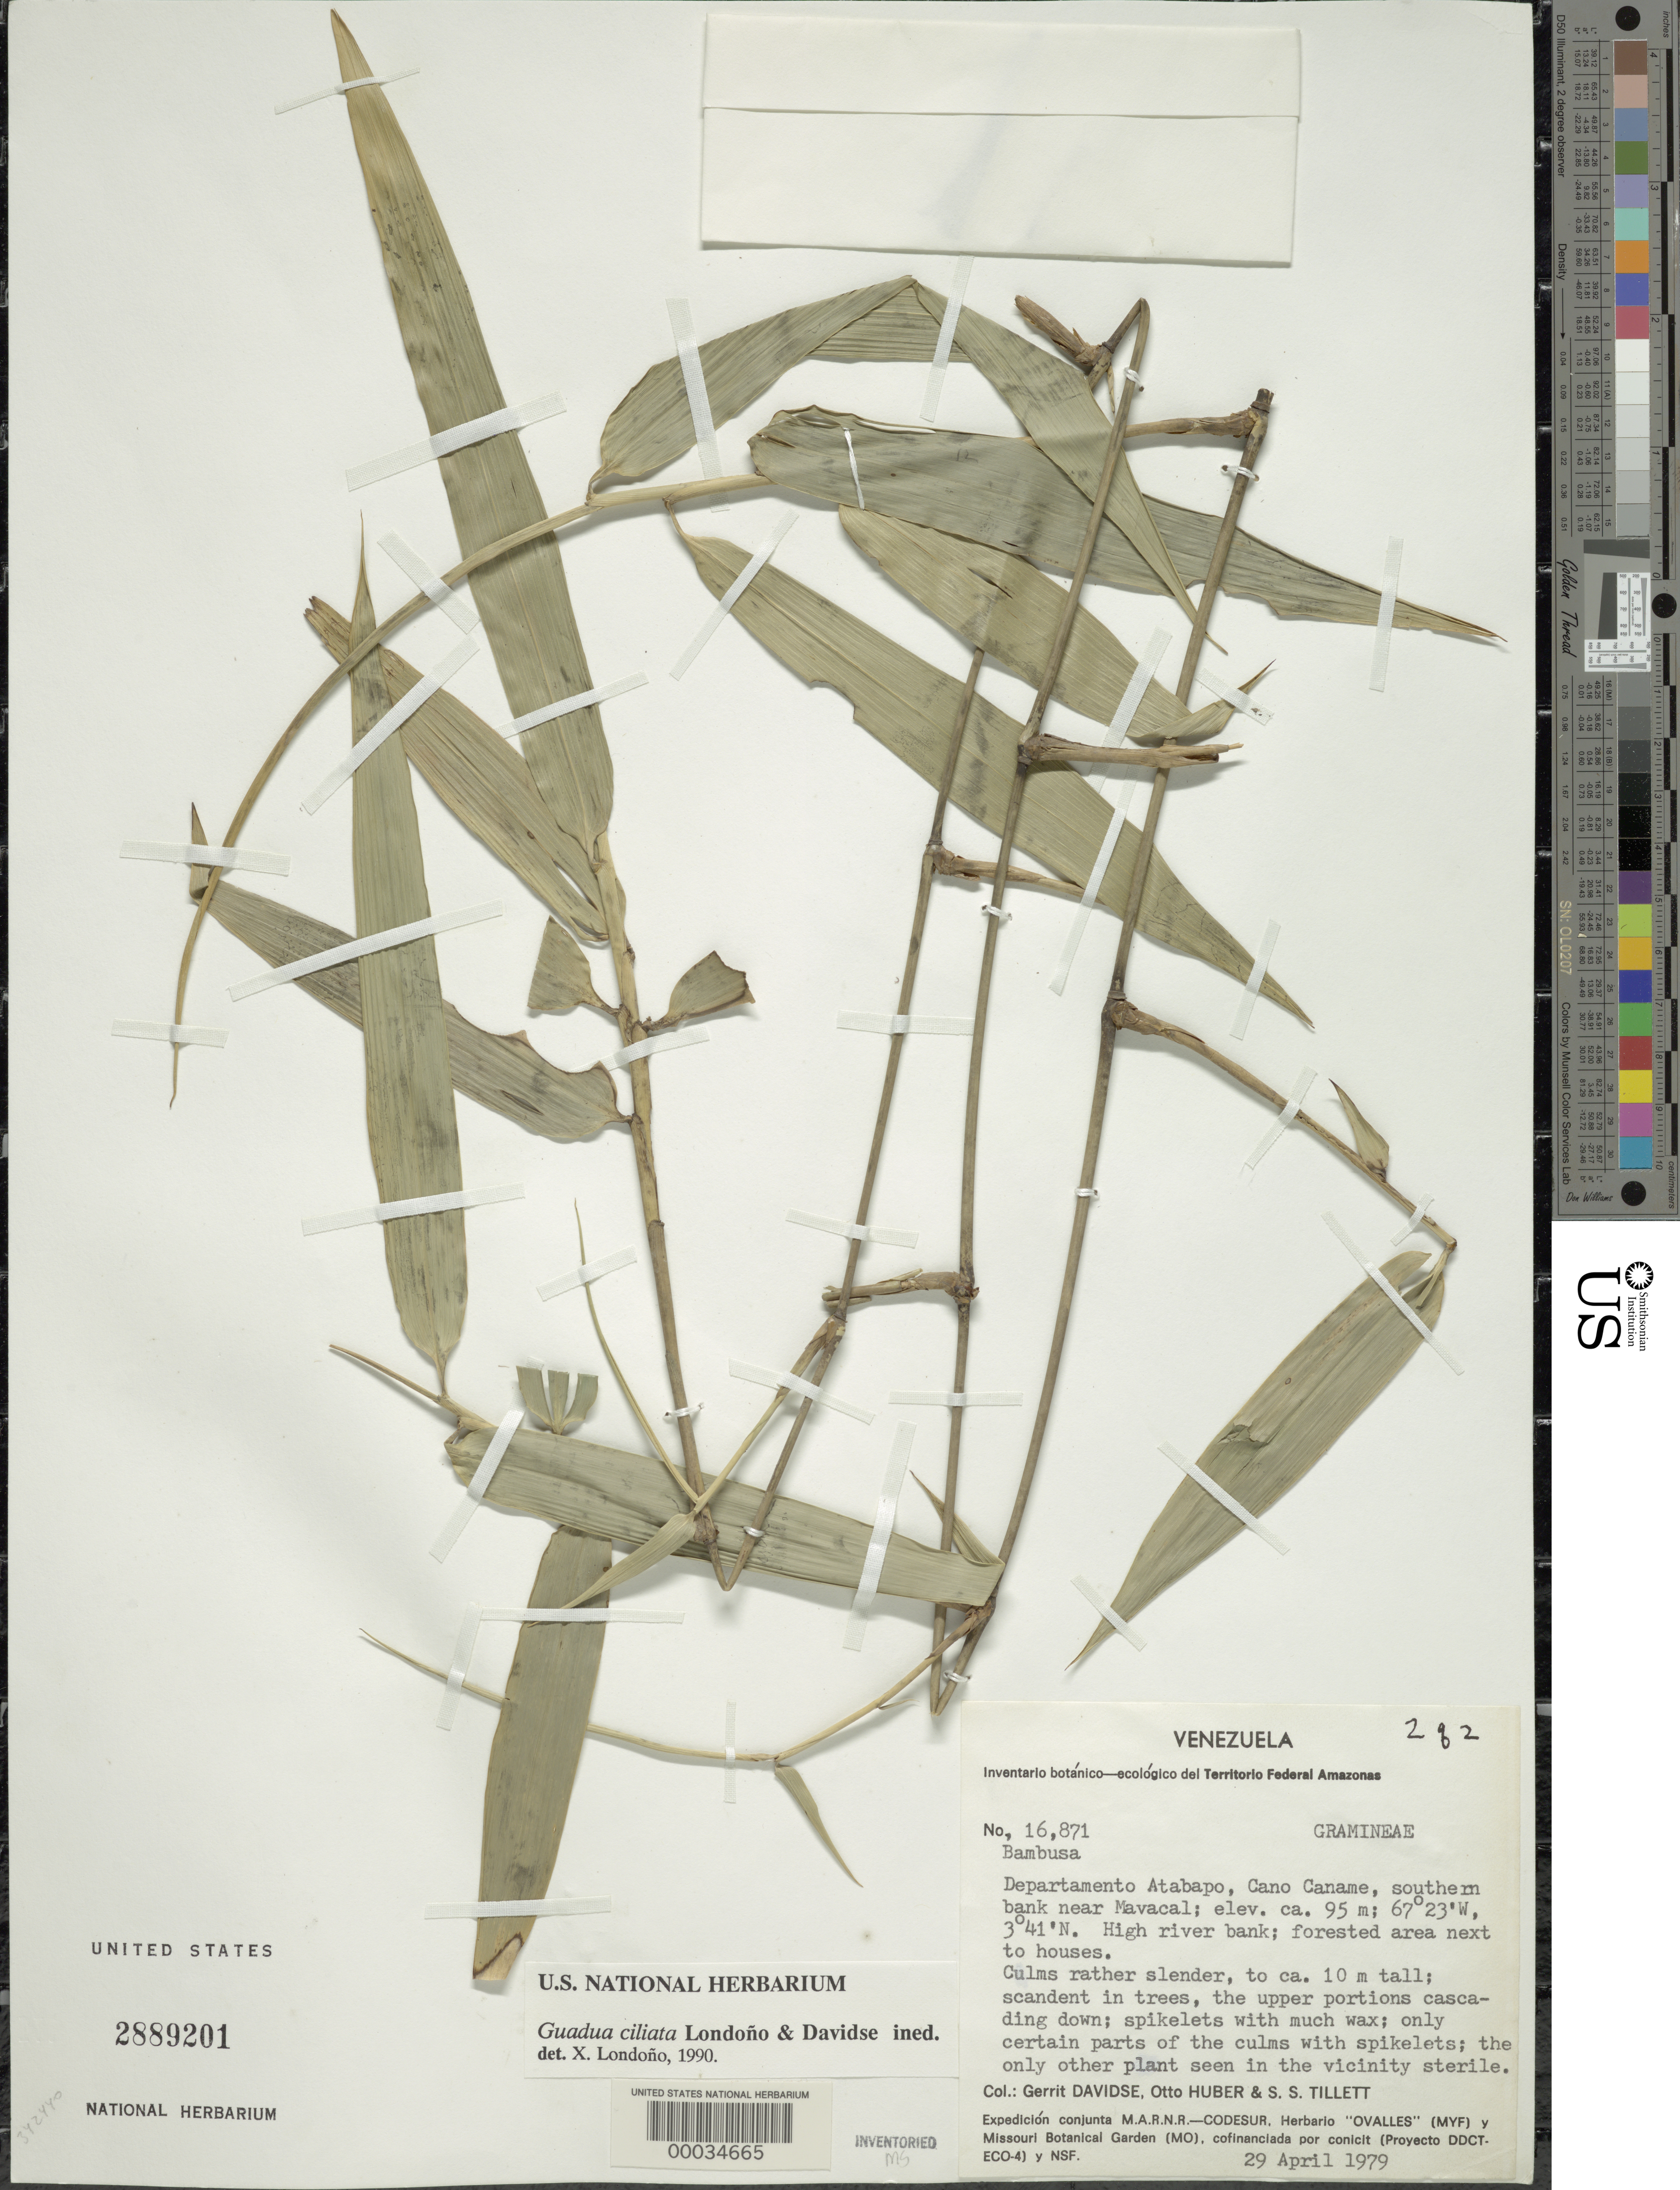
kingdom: Plantae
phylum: Tracheophyta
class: Liliopsida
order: Poales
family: Poaceae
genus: Guadua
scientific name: Guadua ciliata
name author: Londoño & Davidse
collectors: G. Davidse, O. Huber & S. S. Tillett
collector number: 16871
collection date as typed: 29 Apr 1979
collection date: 1979-04-29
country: Venezuela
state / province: Amazonas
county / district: Atabapo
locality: Cano Caname, southern bank near Mavacal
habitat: High river bank; forested area next to houses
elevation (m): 95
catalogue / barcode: US 2889201